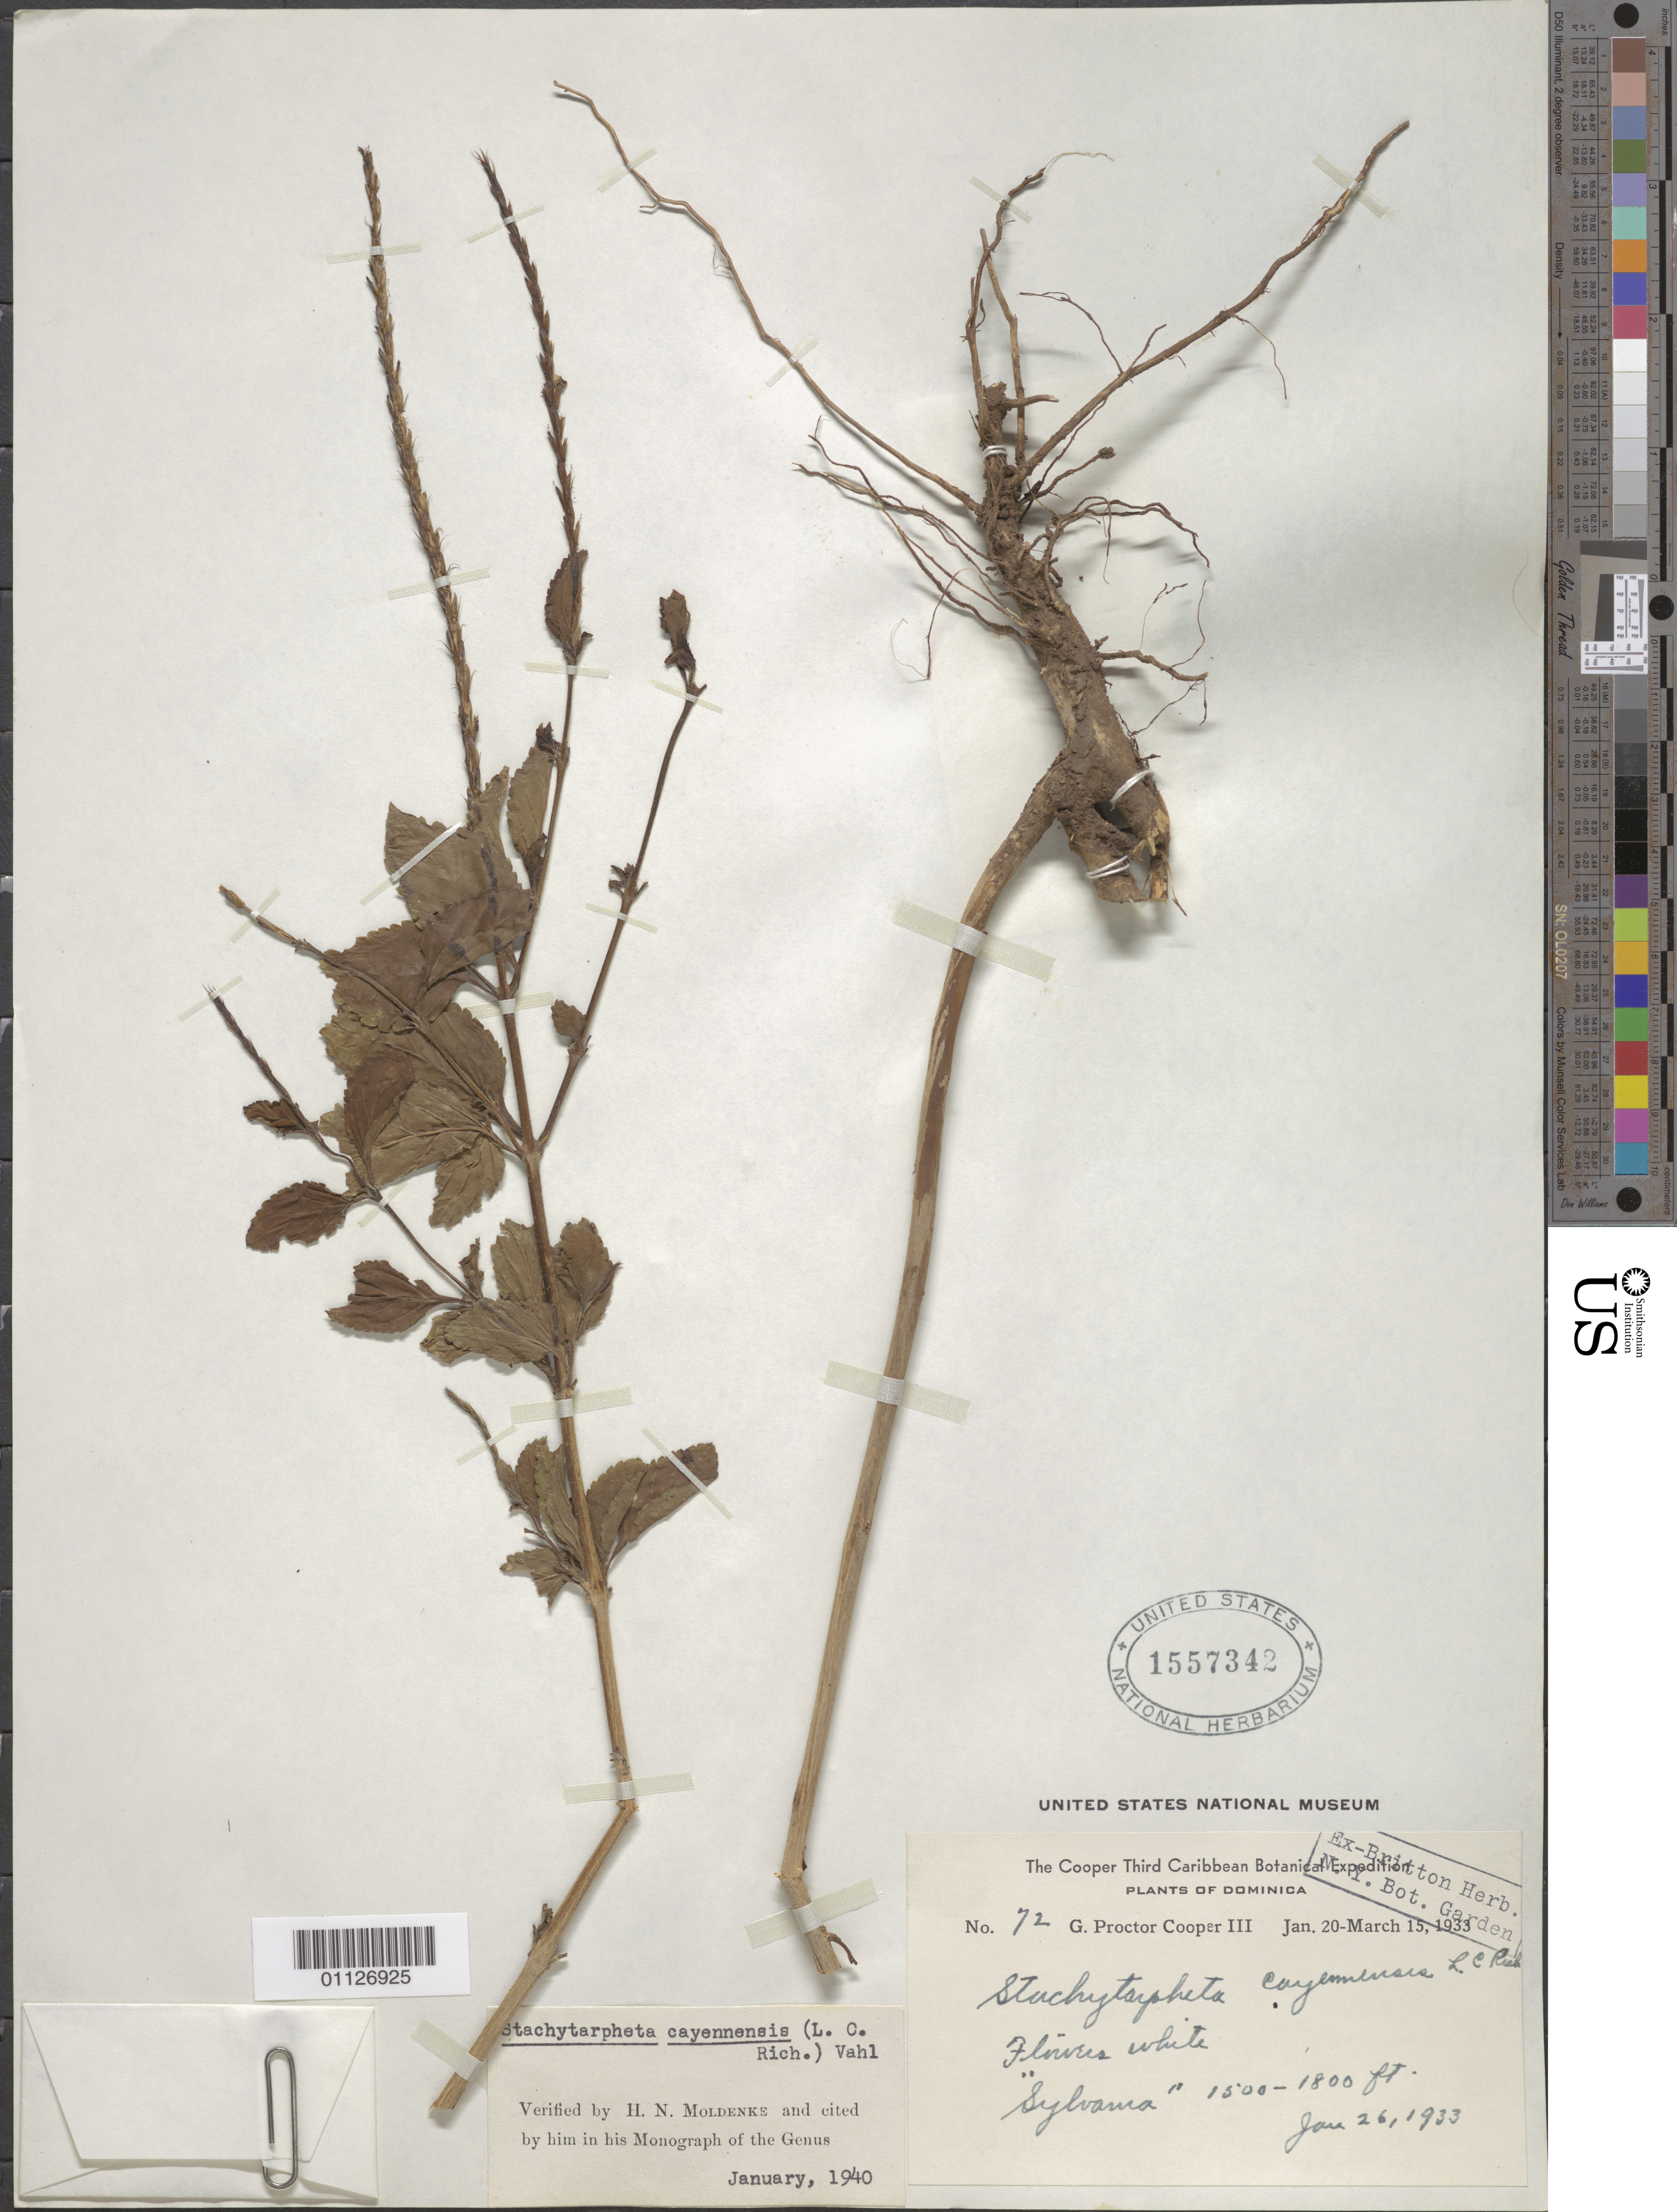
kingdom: Plantae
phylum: Tracheophyta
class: Magnoliopsida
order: Lamiales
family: Verbenaceae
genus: Stachytarpheta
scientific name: Stachytarpheta cayennensis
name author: (Rich.) Vahl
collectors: G. Cooper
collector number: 72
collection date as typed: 20 Jan 1933 to 15 Mar 1933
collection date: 1933-01-20/1933-03-15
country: Dominica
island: Dominica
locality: Sylvania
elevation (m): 457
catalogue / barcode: US 1557342